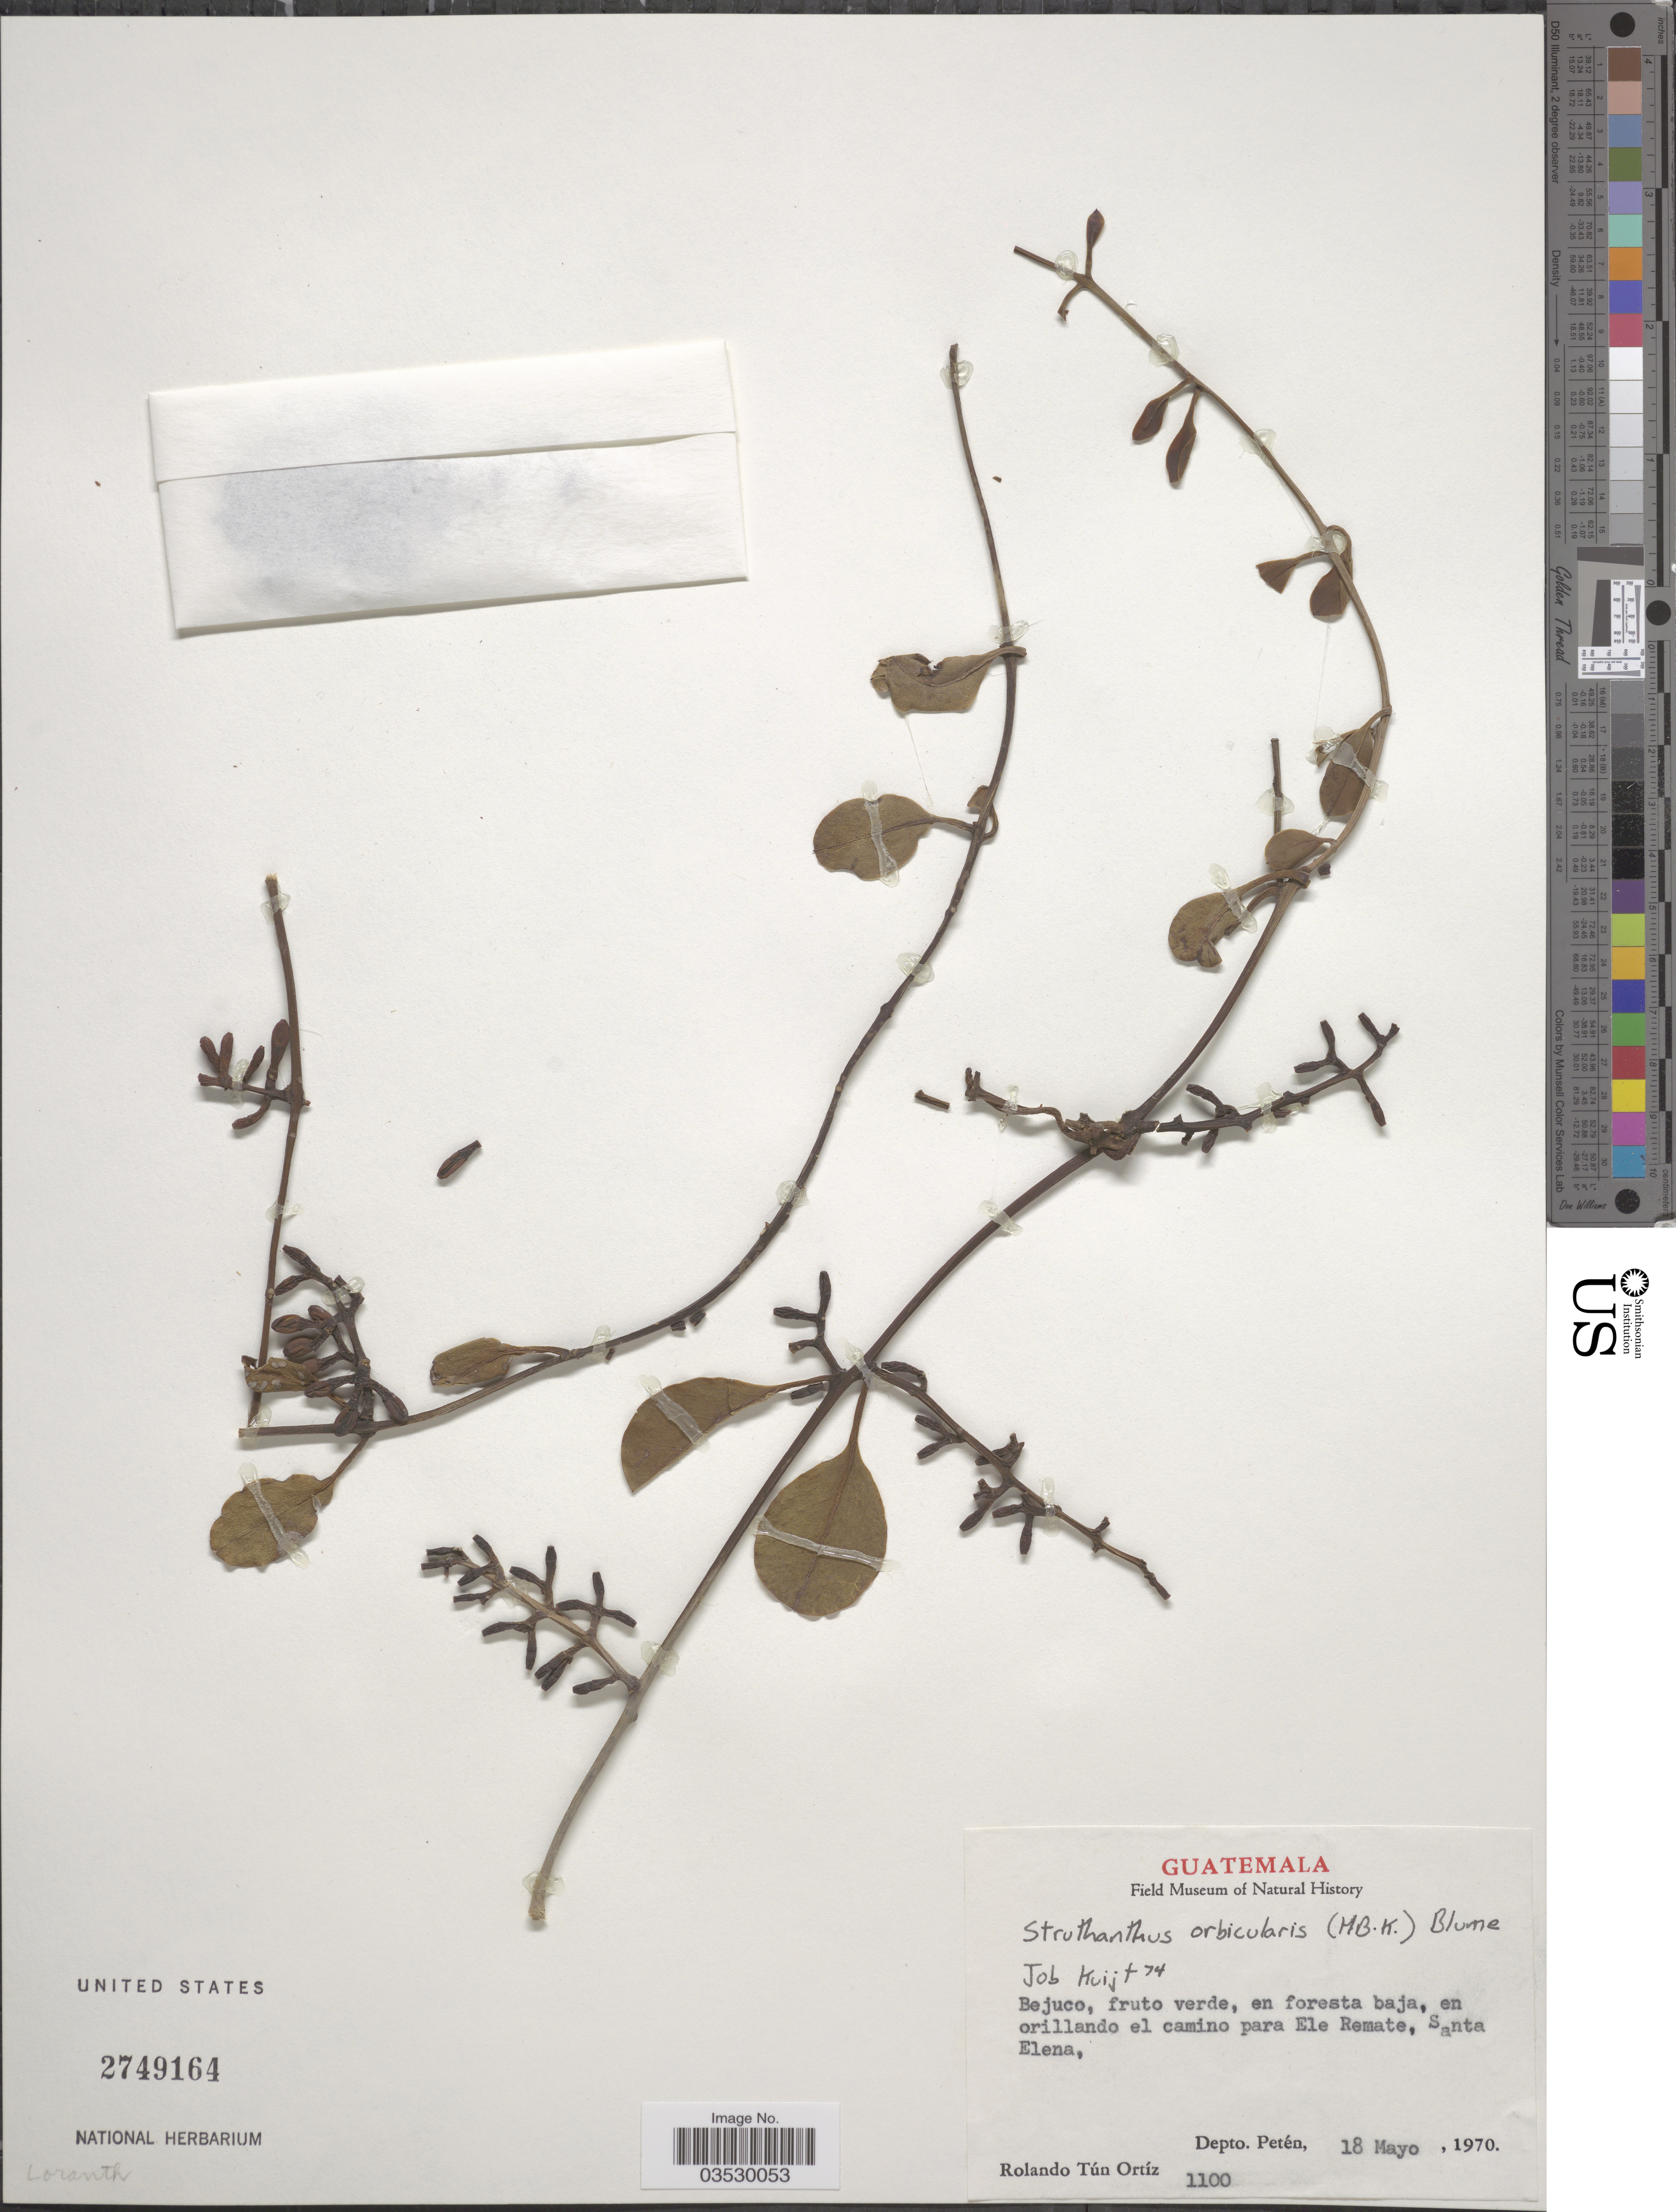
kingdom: Plantae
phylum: Tracheophyta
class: Magnoliopsida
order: Santalales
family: Loranthaceae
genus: Struthanthus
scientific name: Struthanthus orbicularis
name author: (Kunth) Blume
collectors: R. T. Ortíz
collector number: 1100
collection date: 1970-05-18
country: Guatemala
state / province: El Petén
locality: En orillando el camino para Ele Remate, Santa Elena, Depto. Petén.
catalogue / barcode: US 2749164